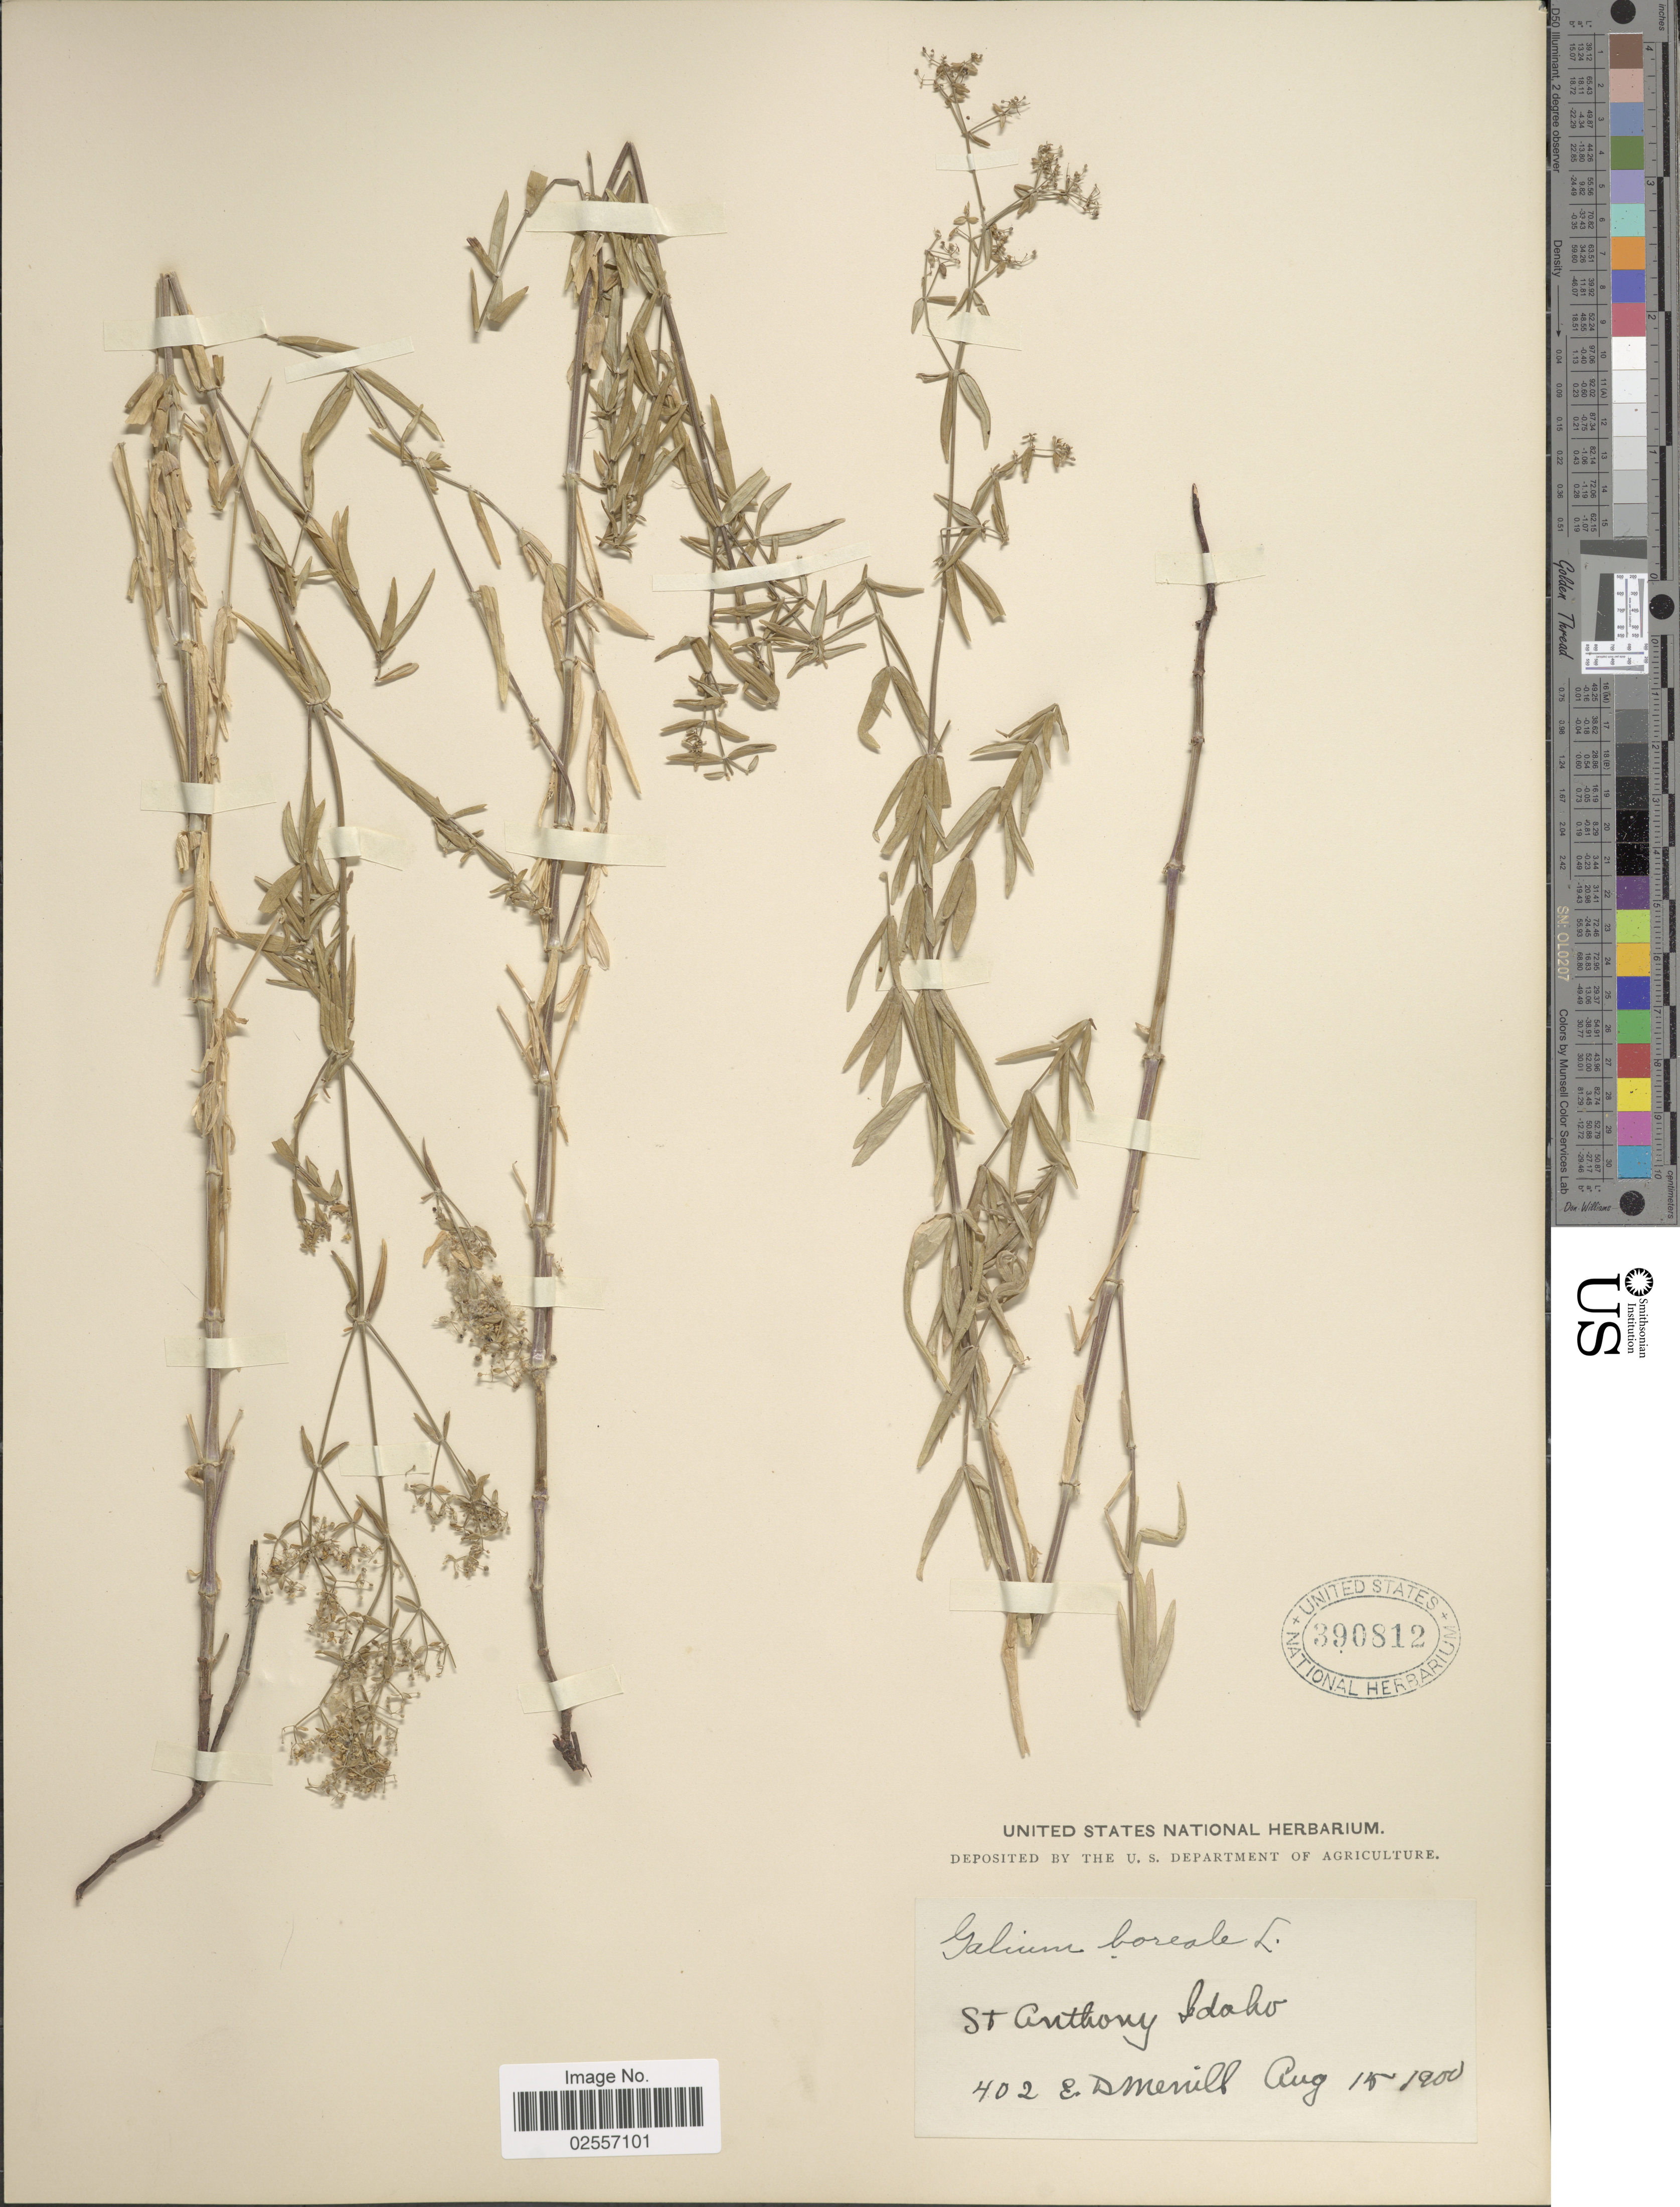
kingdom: Plantae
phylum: Tracheophyta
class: Magnoliopsida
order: Gentianales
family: Rubiaceae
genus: Galium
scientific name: Galium boreale L.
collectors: E. D. Merrill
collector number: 402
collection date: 1900-08-15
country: United States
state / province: Idaho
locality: St Anthony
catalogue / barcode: US 390812